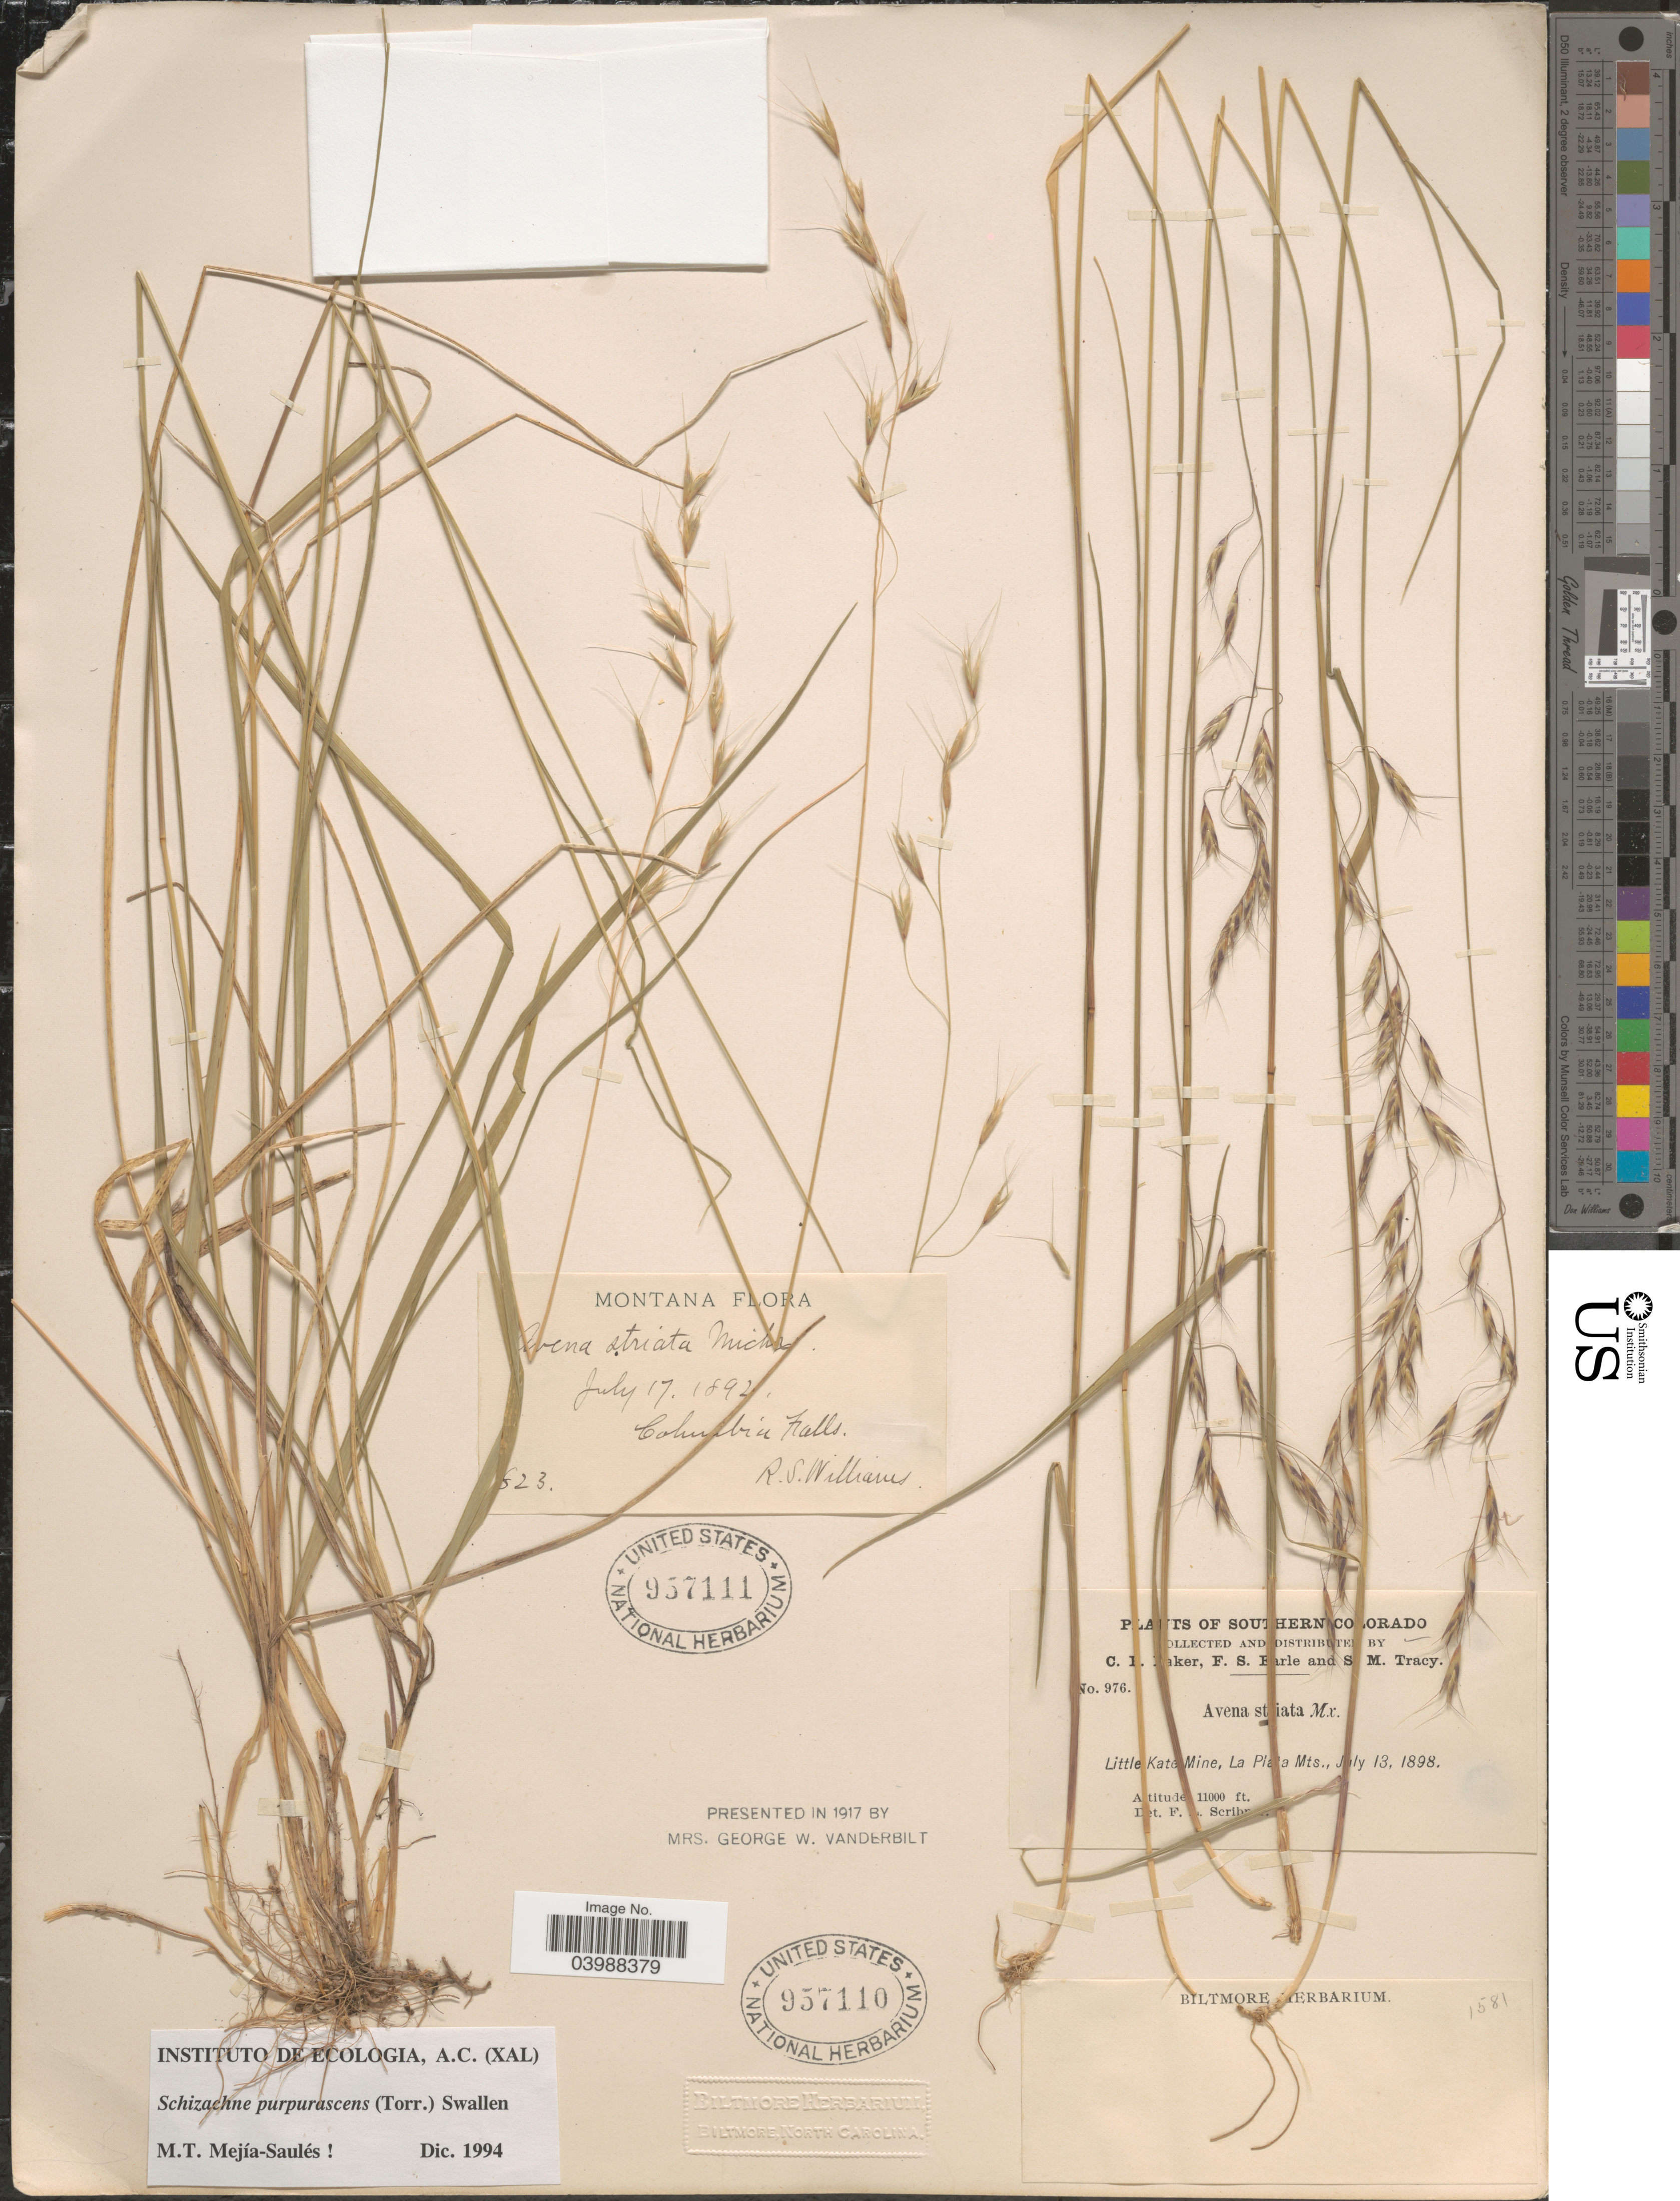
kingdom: Plantae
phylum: Tracheophyta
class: Liliopsida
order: Poales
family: Poaceae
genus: Schizachne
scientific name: Schizachne purpurascens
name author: (Torr.) Swallen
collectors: R. S. Williams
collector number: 623*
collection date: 1892-07-17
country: United States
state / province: Montana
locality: Columbia Falls.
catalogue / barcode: US 957111-2